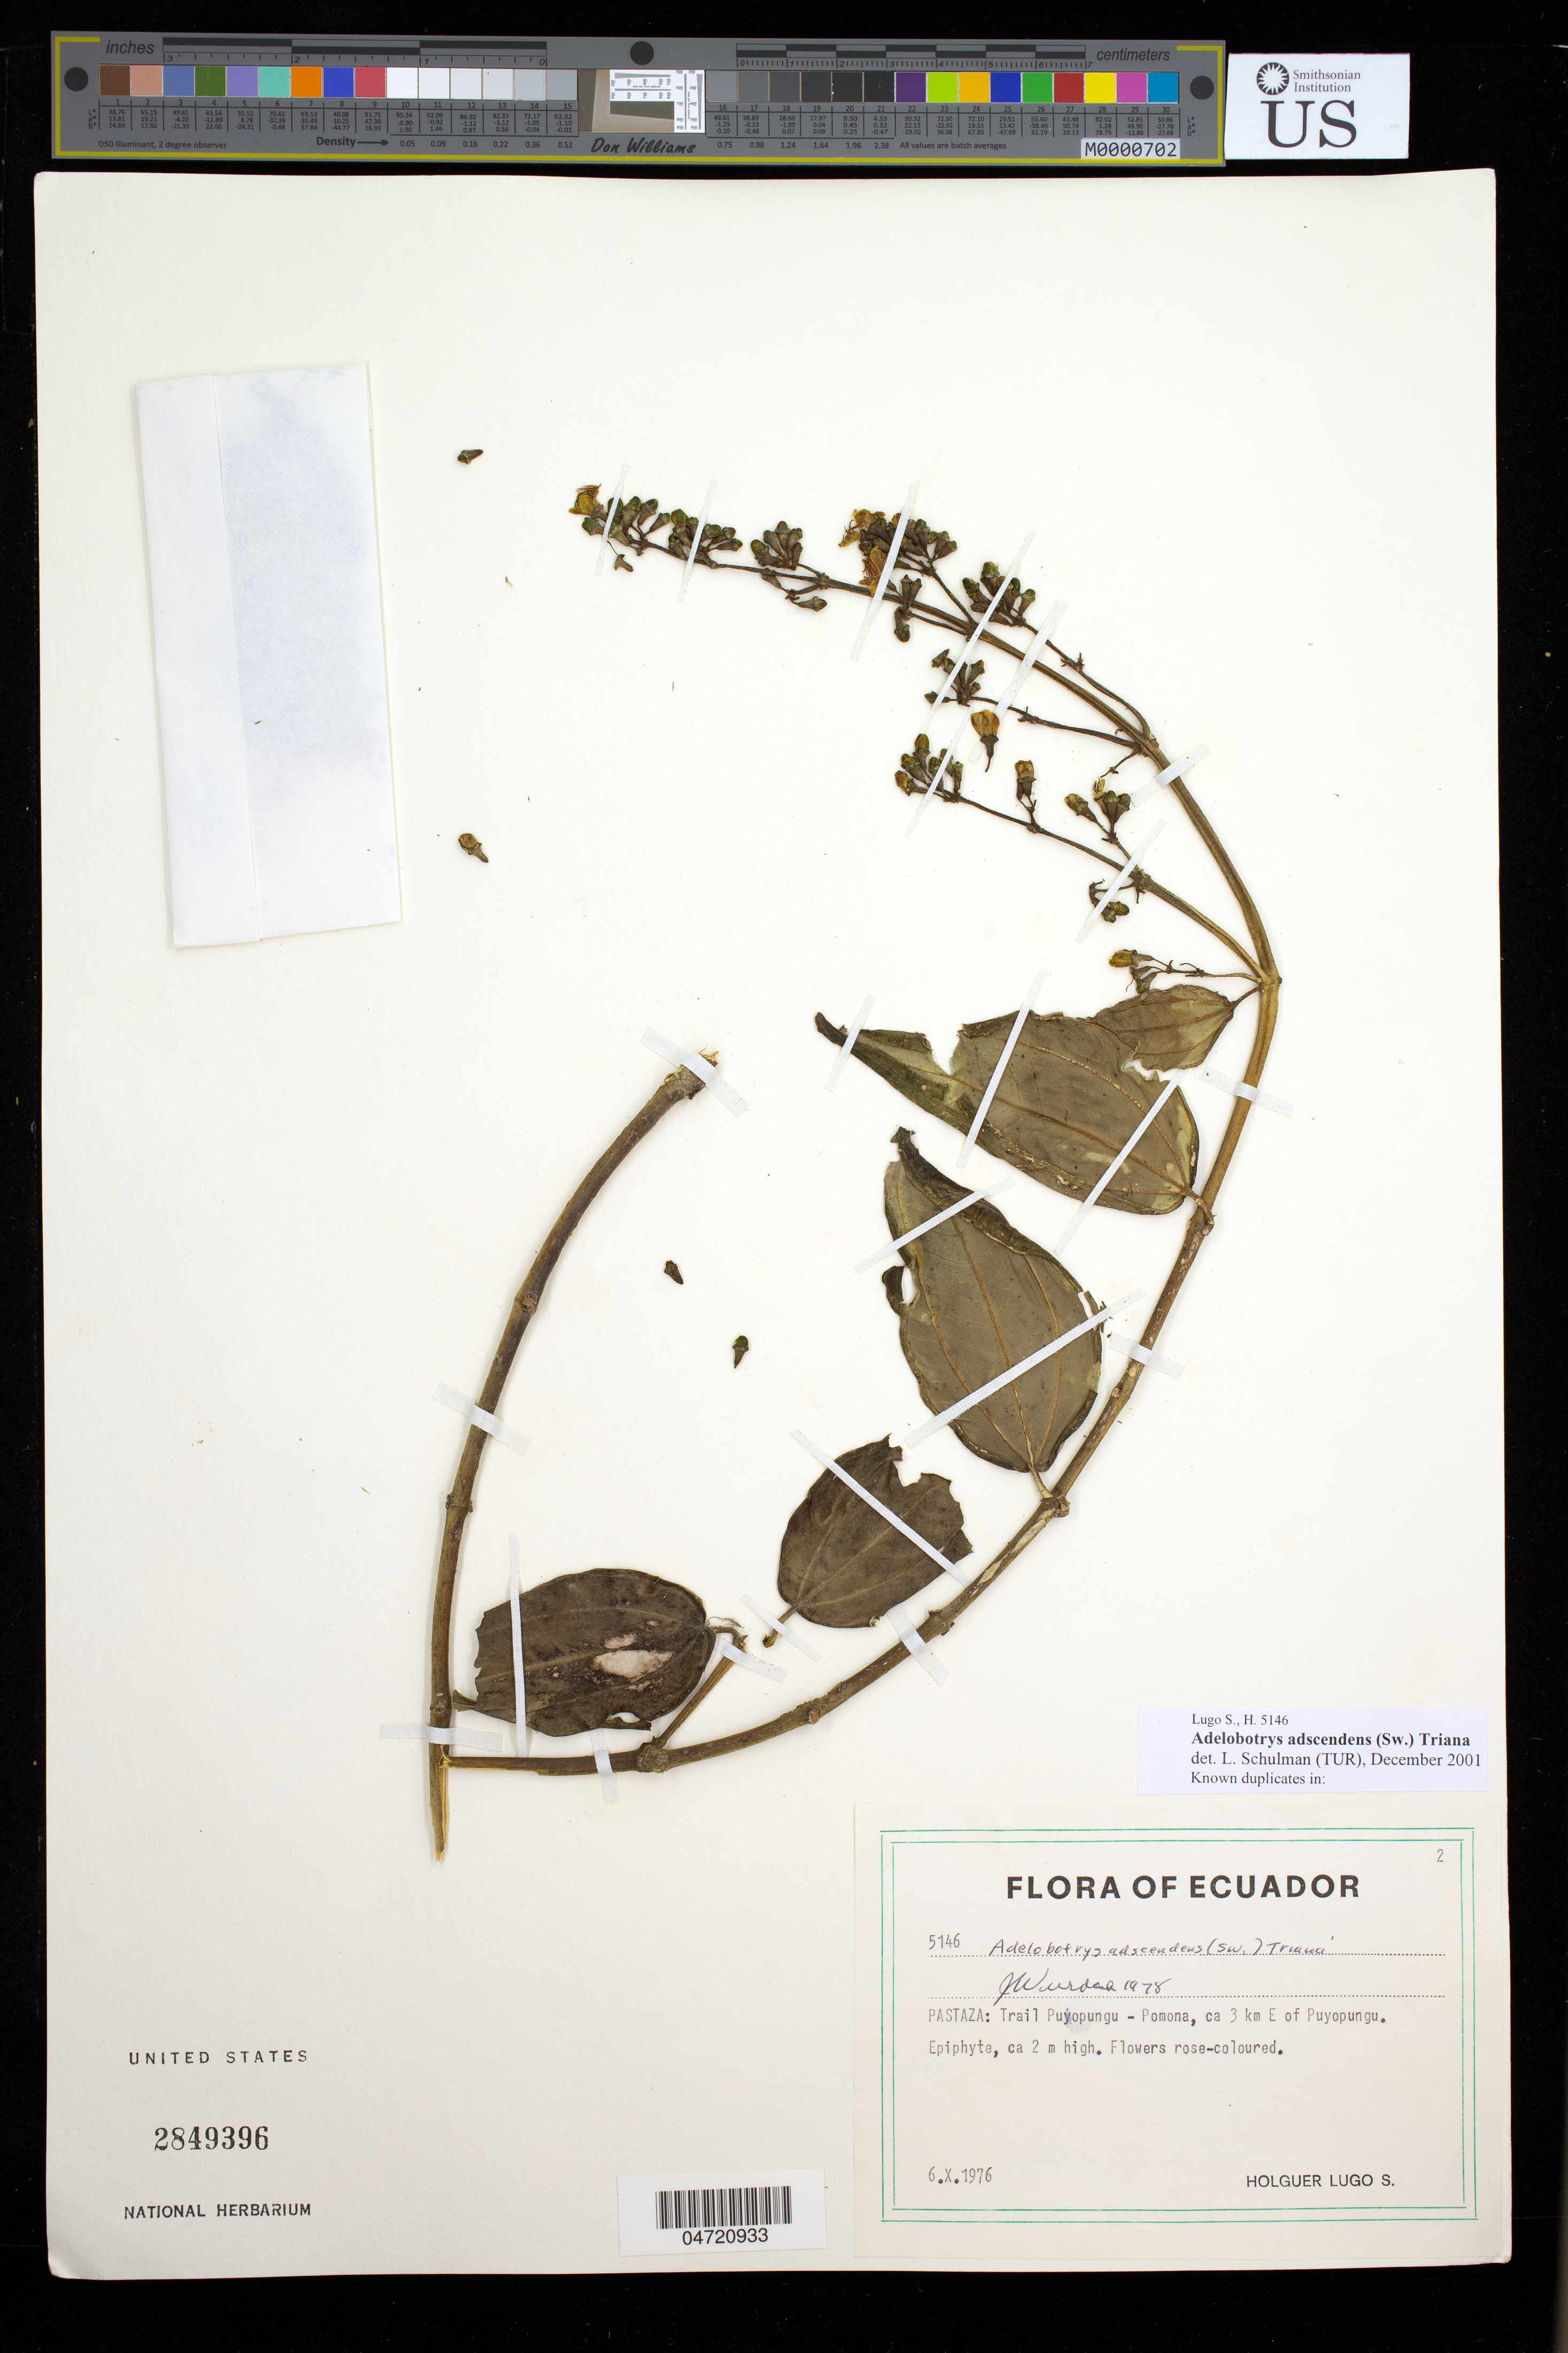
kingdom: Plantae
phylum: Tracheophyta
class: Magnoliopsida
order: Myrtales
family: Melastomataceae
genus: Adelobotrys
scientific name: Adelobotrys adscendens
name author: (Sw.) Triana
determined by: Schulman, Leif, (TUR), University of Turku (FINLAND)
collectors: H. Lugo S.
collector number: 5146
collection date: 1976-10-06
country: Ecuador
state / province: Pastaza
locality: Trail Puyopungu - Pomona, ca 3 km east of Puyopungu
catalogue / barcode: US 2849396